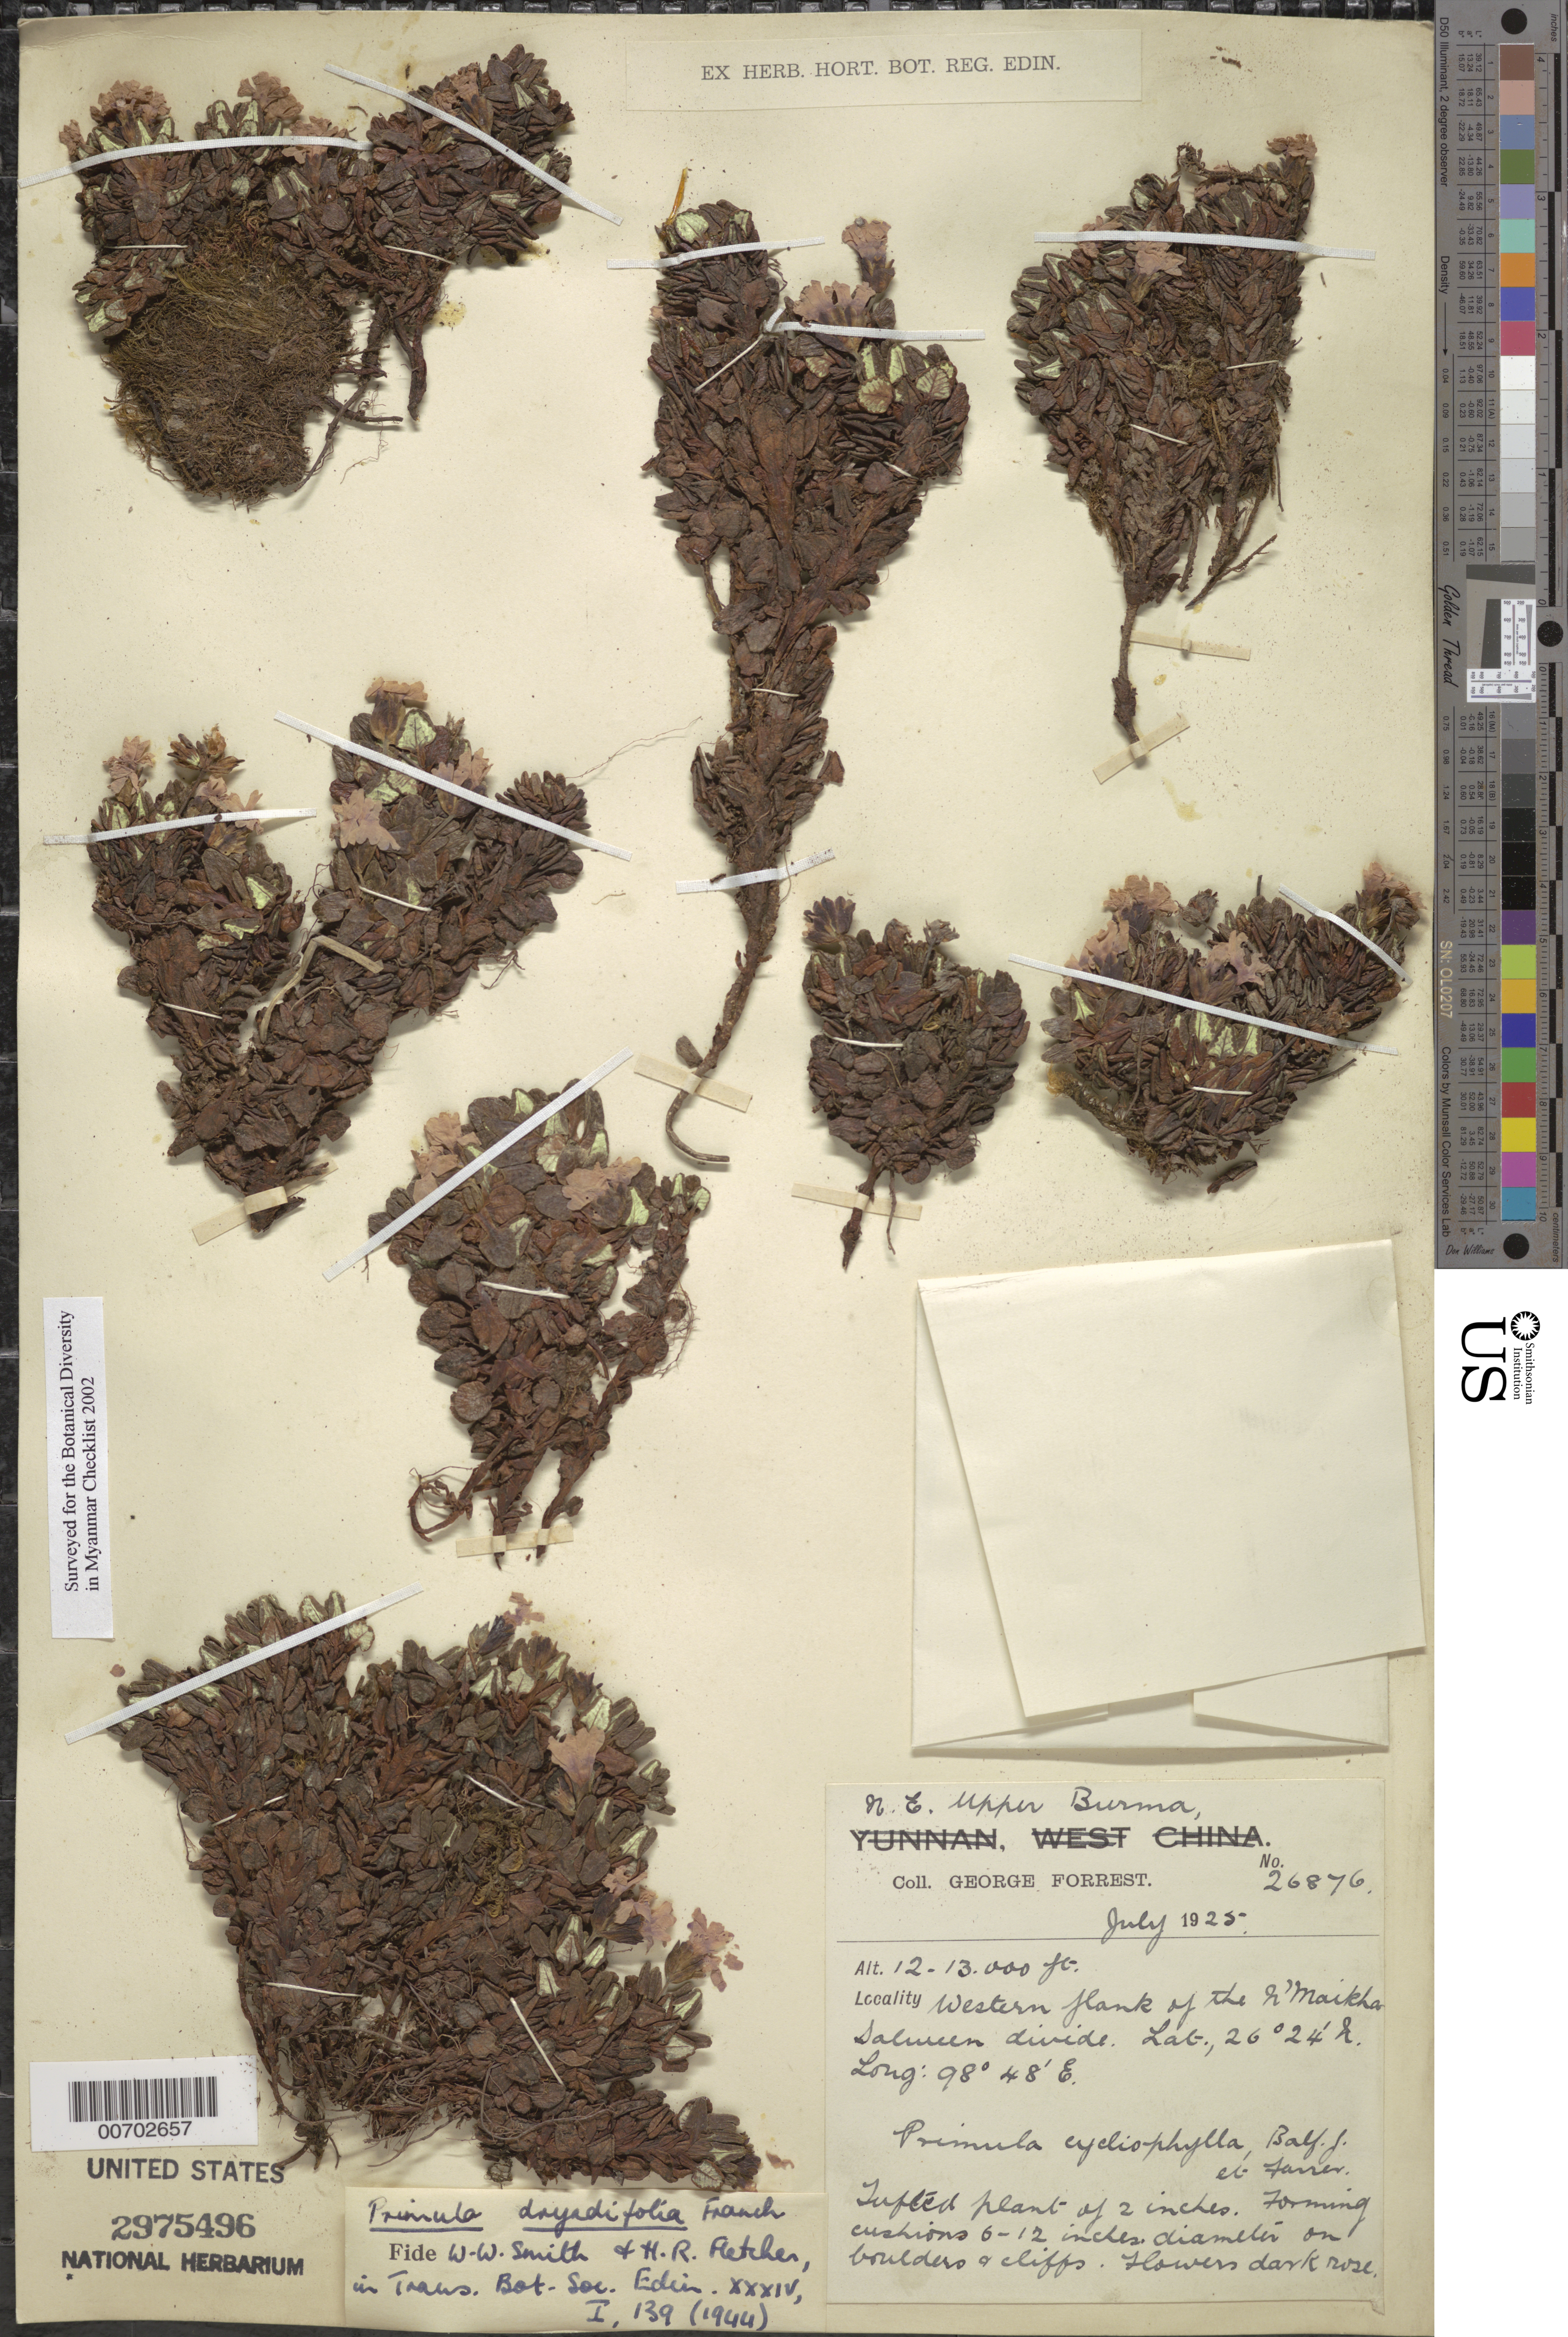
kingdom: Plantae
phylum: Tracheophyta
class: Magnoliopsida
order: Ericales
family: Primulaceae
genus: Primula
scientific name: Primula dryadifolia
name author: Franch.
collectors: G. Forrest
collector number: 26876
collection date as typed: Jul 1925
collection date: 1925-07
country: Myanmar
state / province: Kachin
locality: N'Maikha-Salwin Divide, W flank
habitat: On boulders and cliffs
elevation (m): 3658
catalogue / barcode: US 2975496